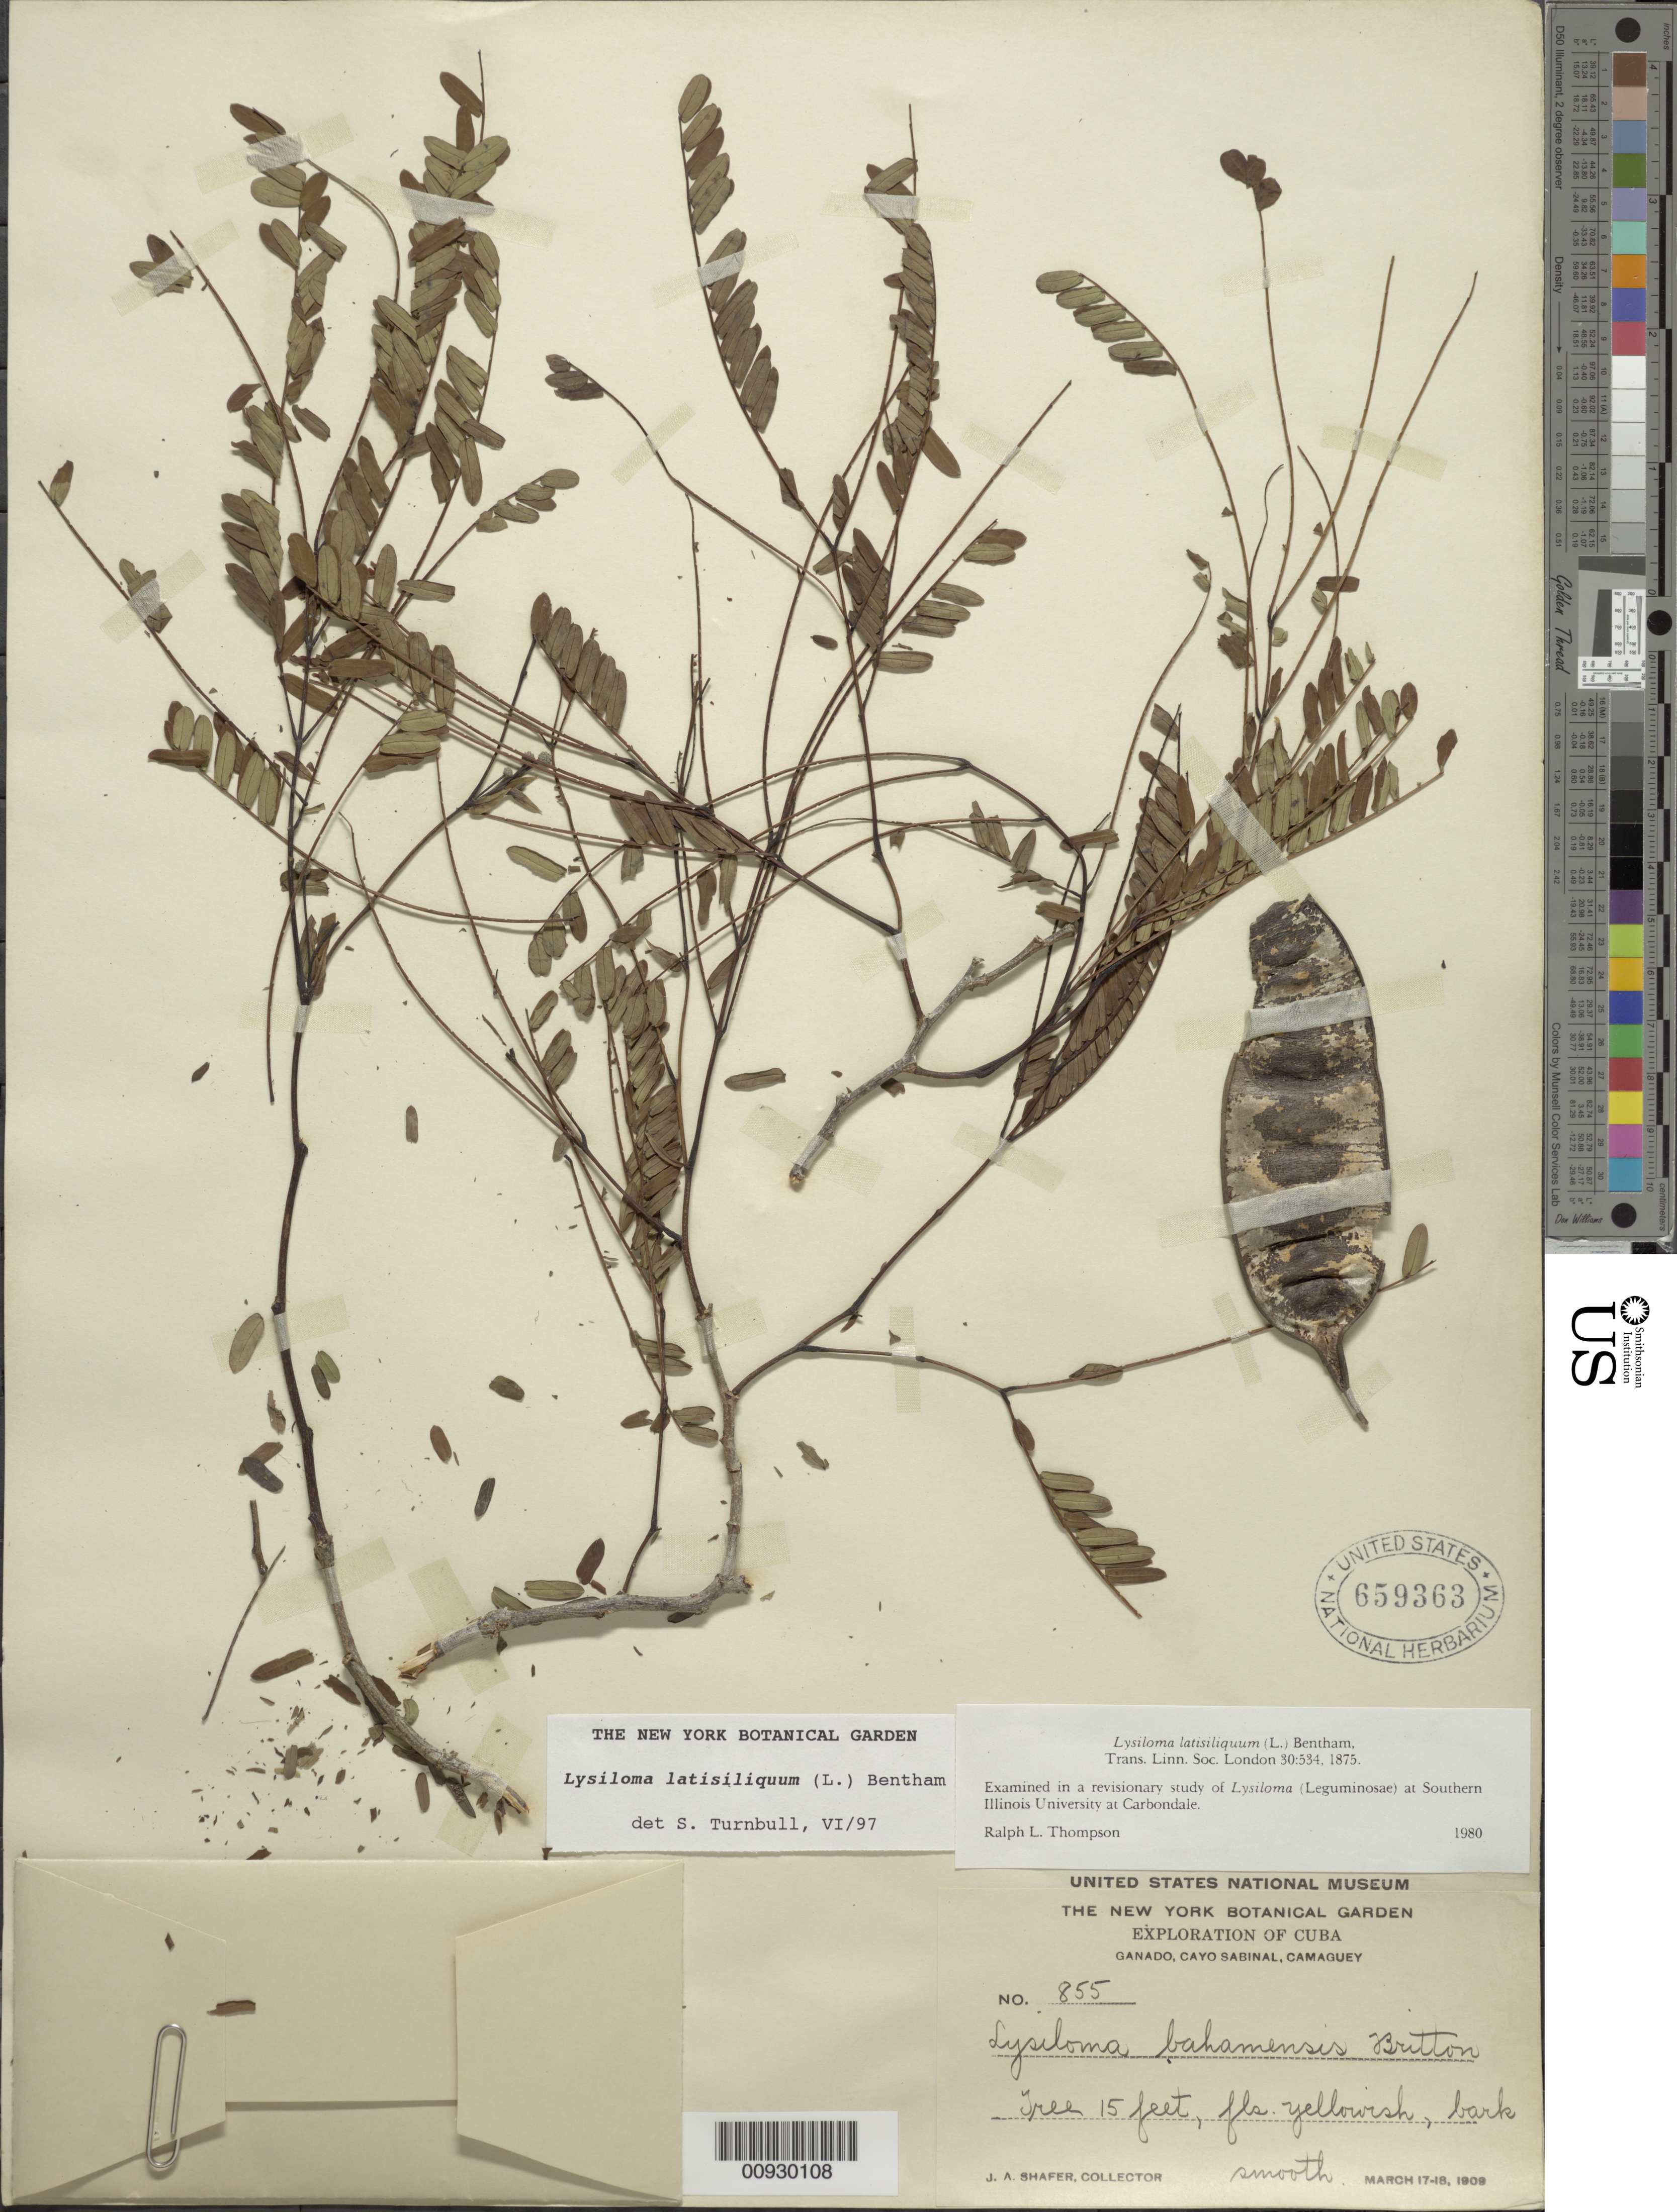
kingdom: Plantae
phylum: Tracheophyta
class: Magnoliopsida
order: Fabales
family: Fabaceae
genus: Lysiloma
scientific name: Lysiloma latisiliquum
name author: (L.) Benth.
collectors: J. A. Shafer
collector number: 855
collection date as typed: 17 Mar 1909 to 18 Mar 1909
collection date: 1909-03-17/1909-03-18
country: Cuba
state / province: Camagüey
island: Cuba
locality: Ganado Cayo Sabinal Camaguey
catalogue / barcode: US 659363